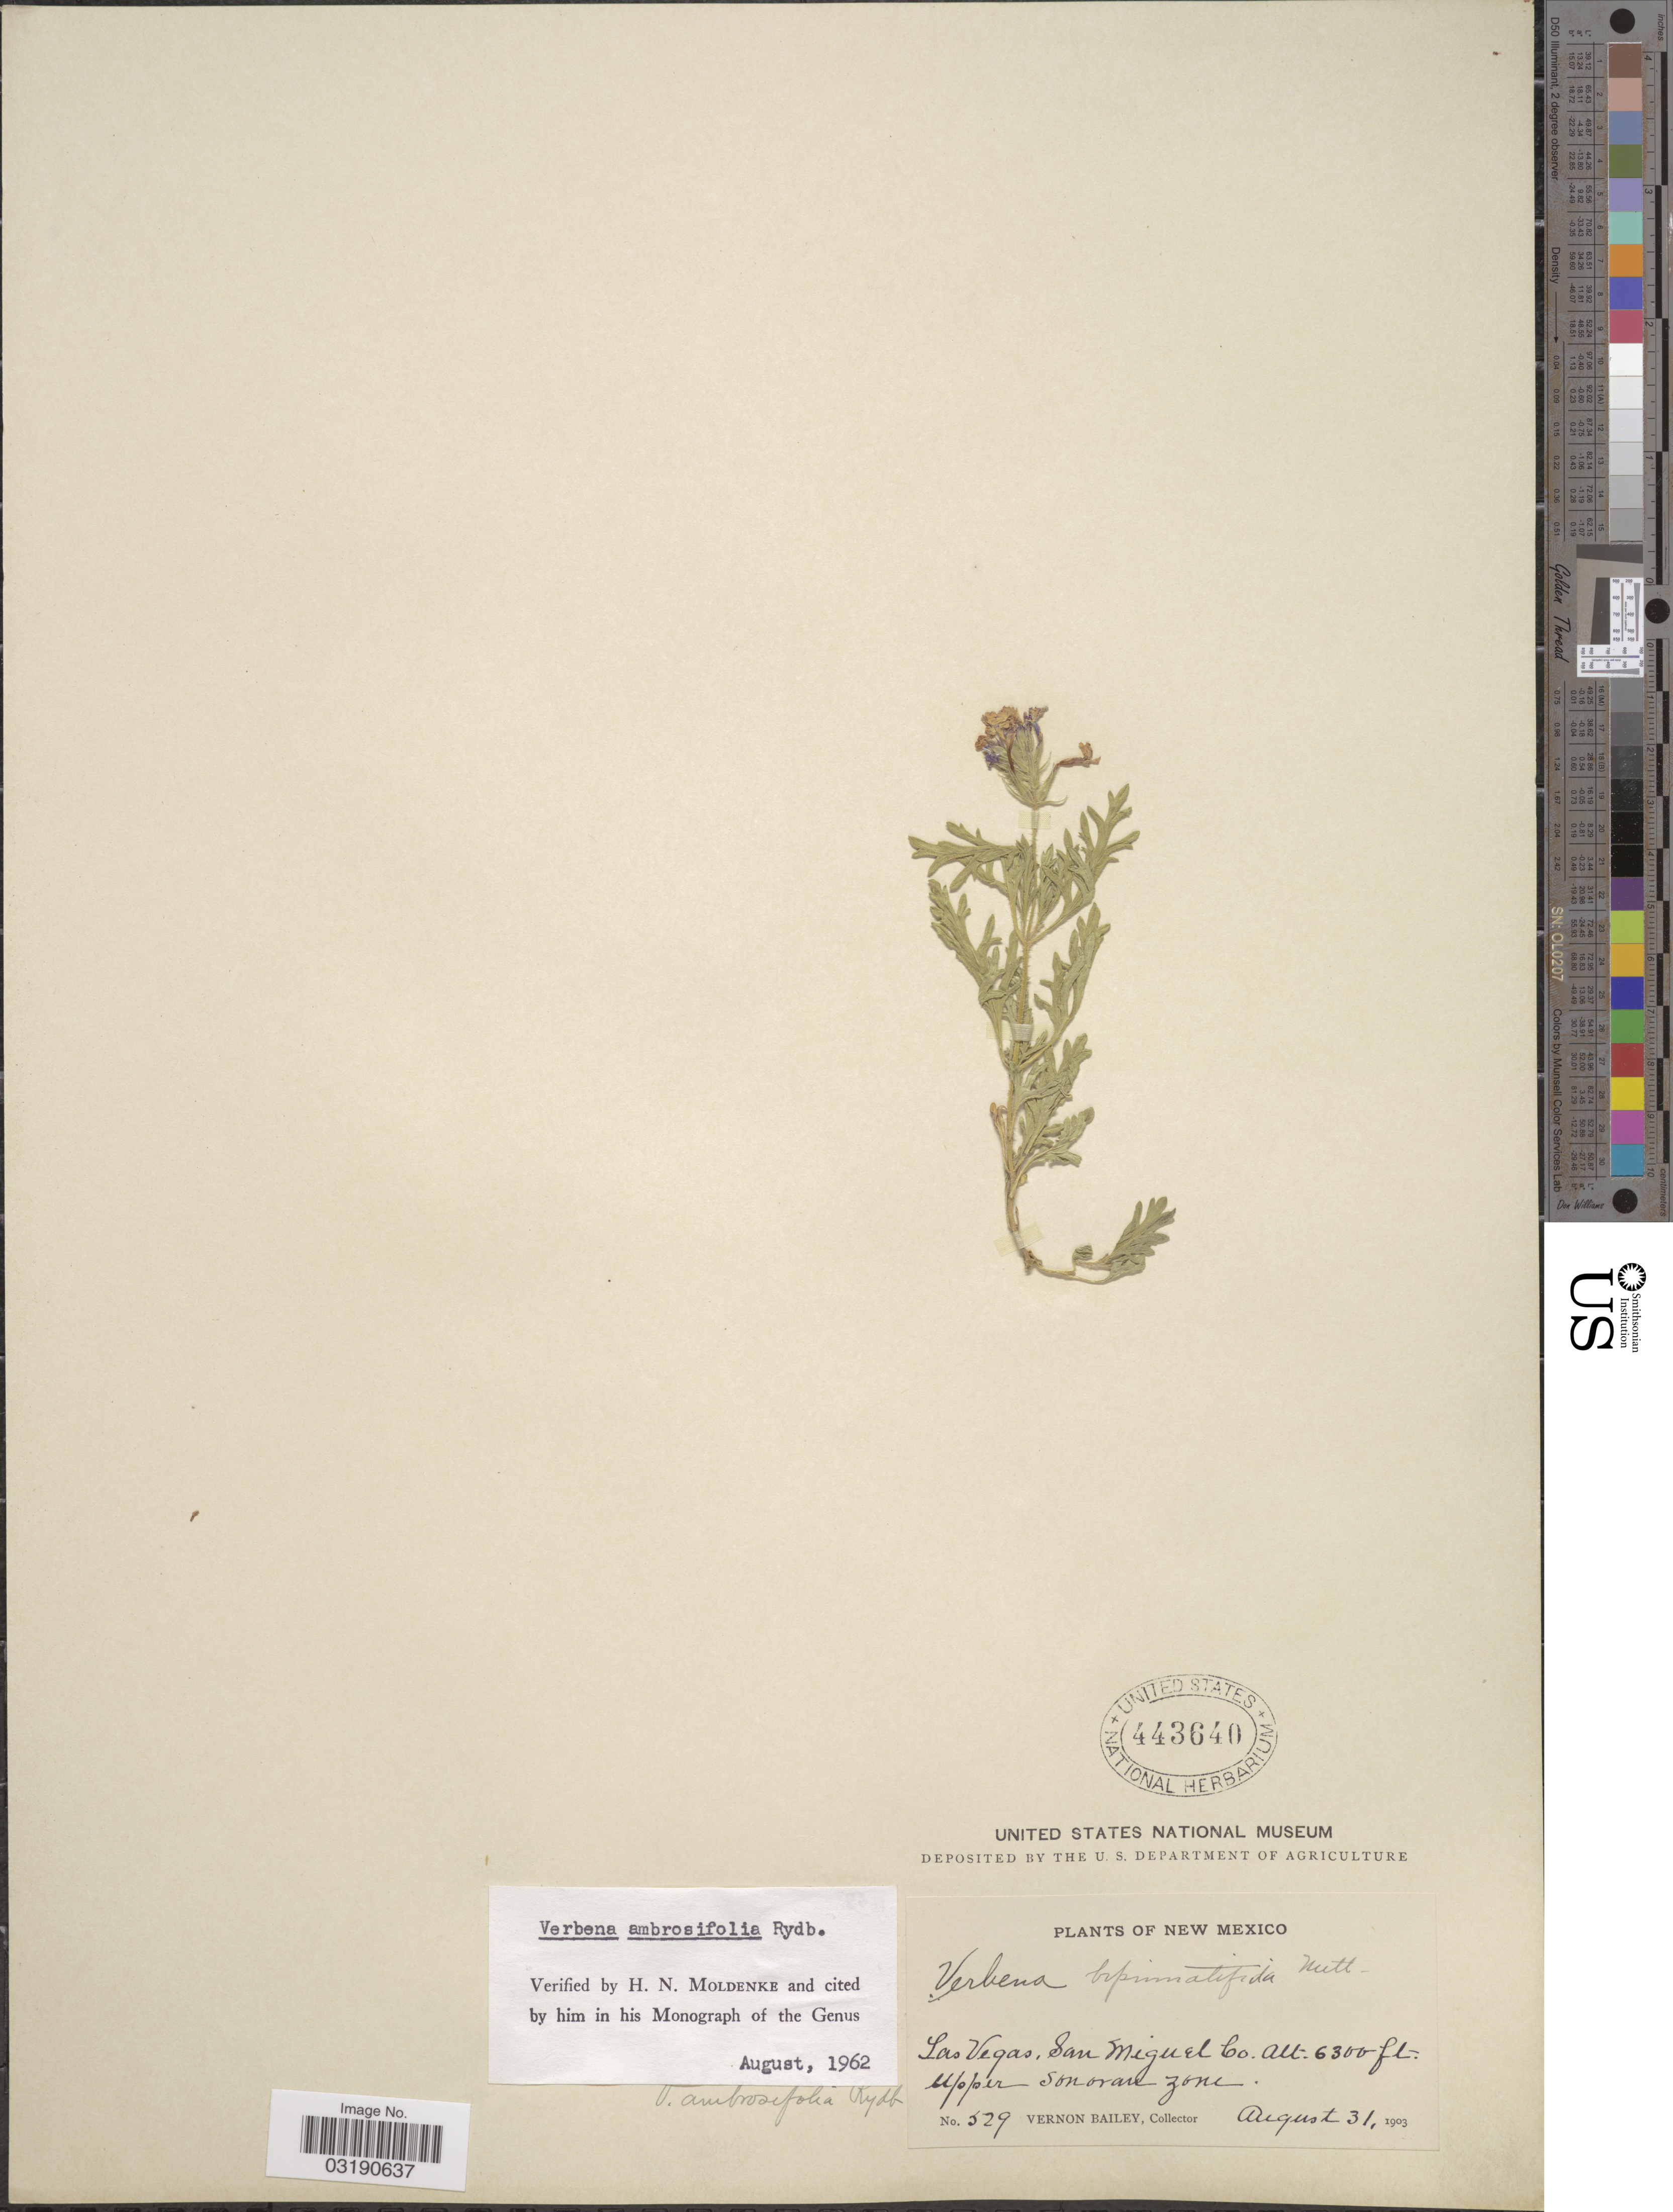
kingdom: Plantae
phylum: Tracheophyta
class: Magnoliopsida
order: Lamiales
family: Verbenaceae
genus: Verbena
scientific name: Verbena ambrosiifolia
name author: Rydb. ex Small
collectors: V. O. Bailey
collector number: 529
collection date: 1903-08-31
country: United States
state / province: New Mexico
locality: Las Vegas, San Miguel Co., Sonoran Zone.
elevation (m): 1920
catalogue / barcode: US 443640